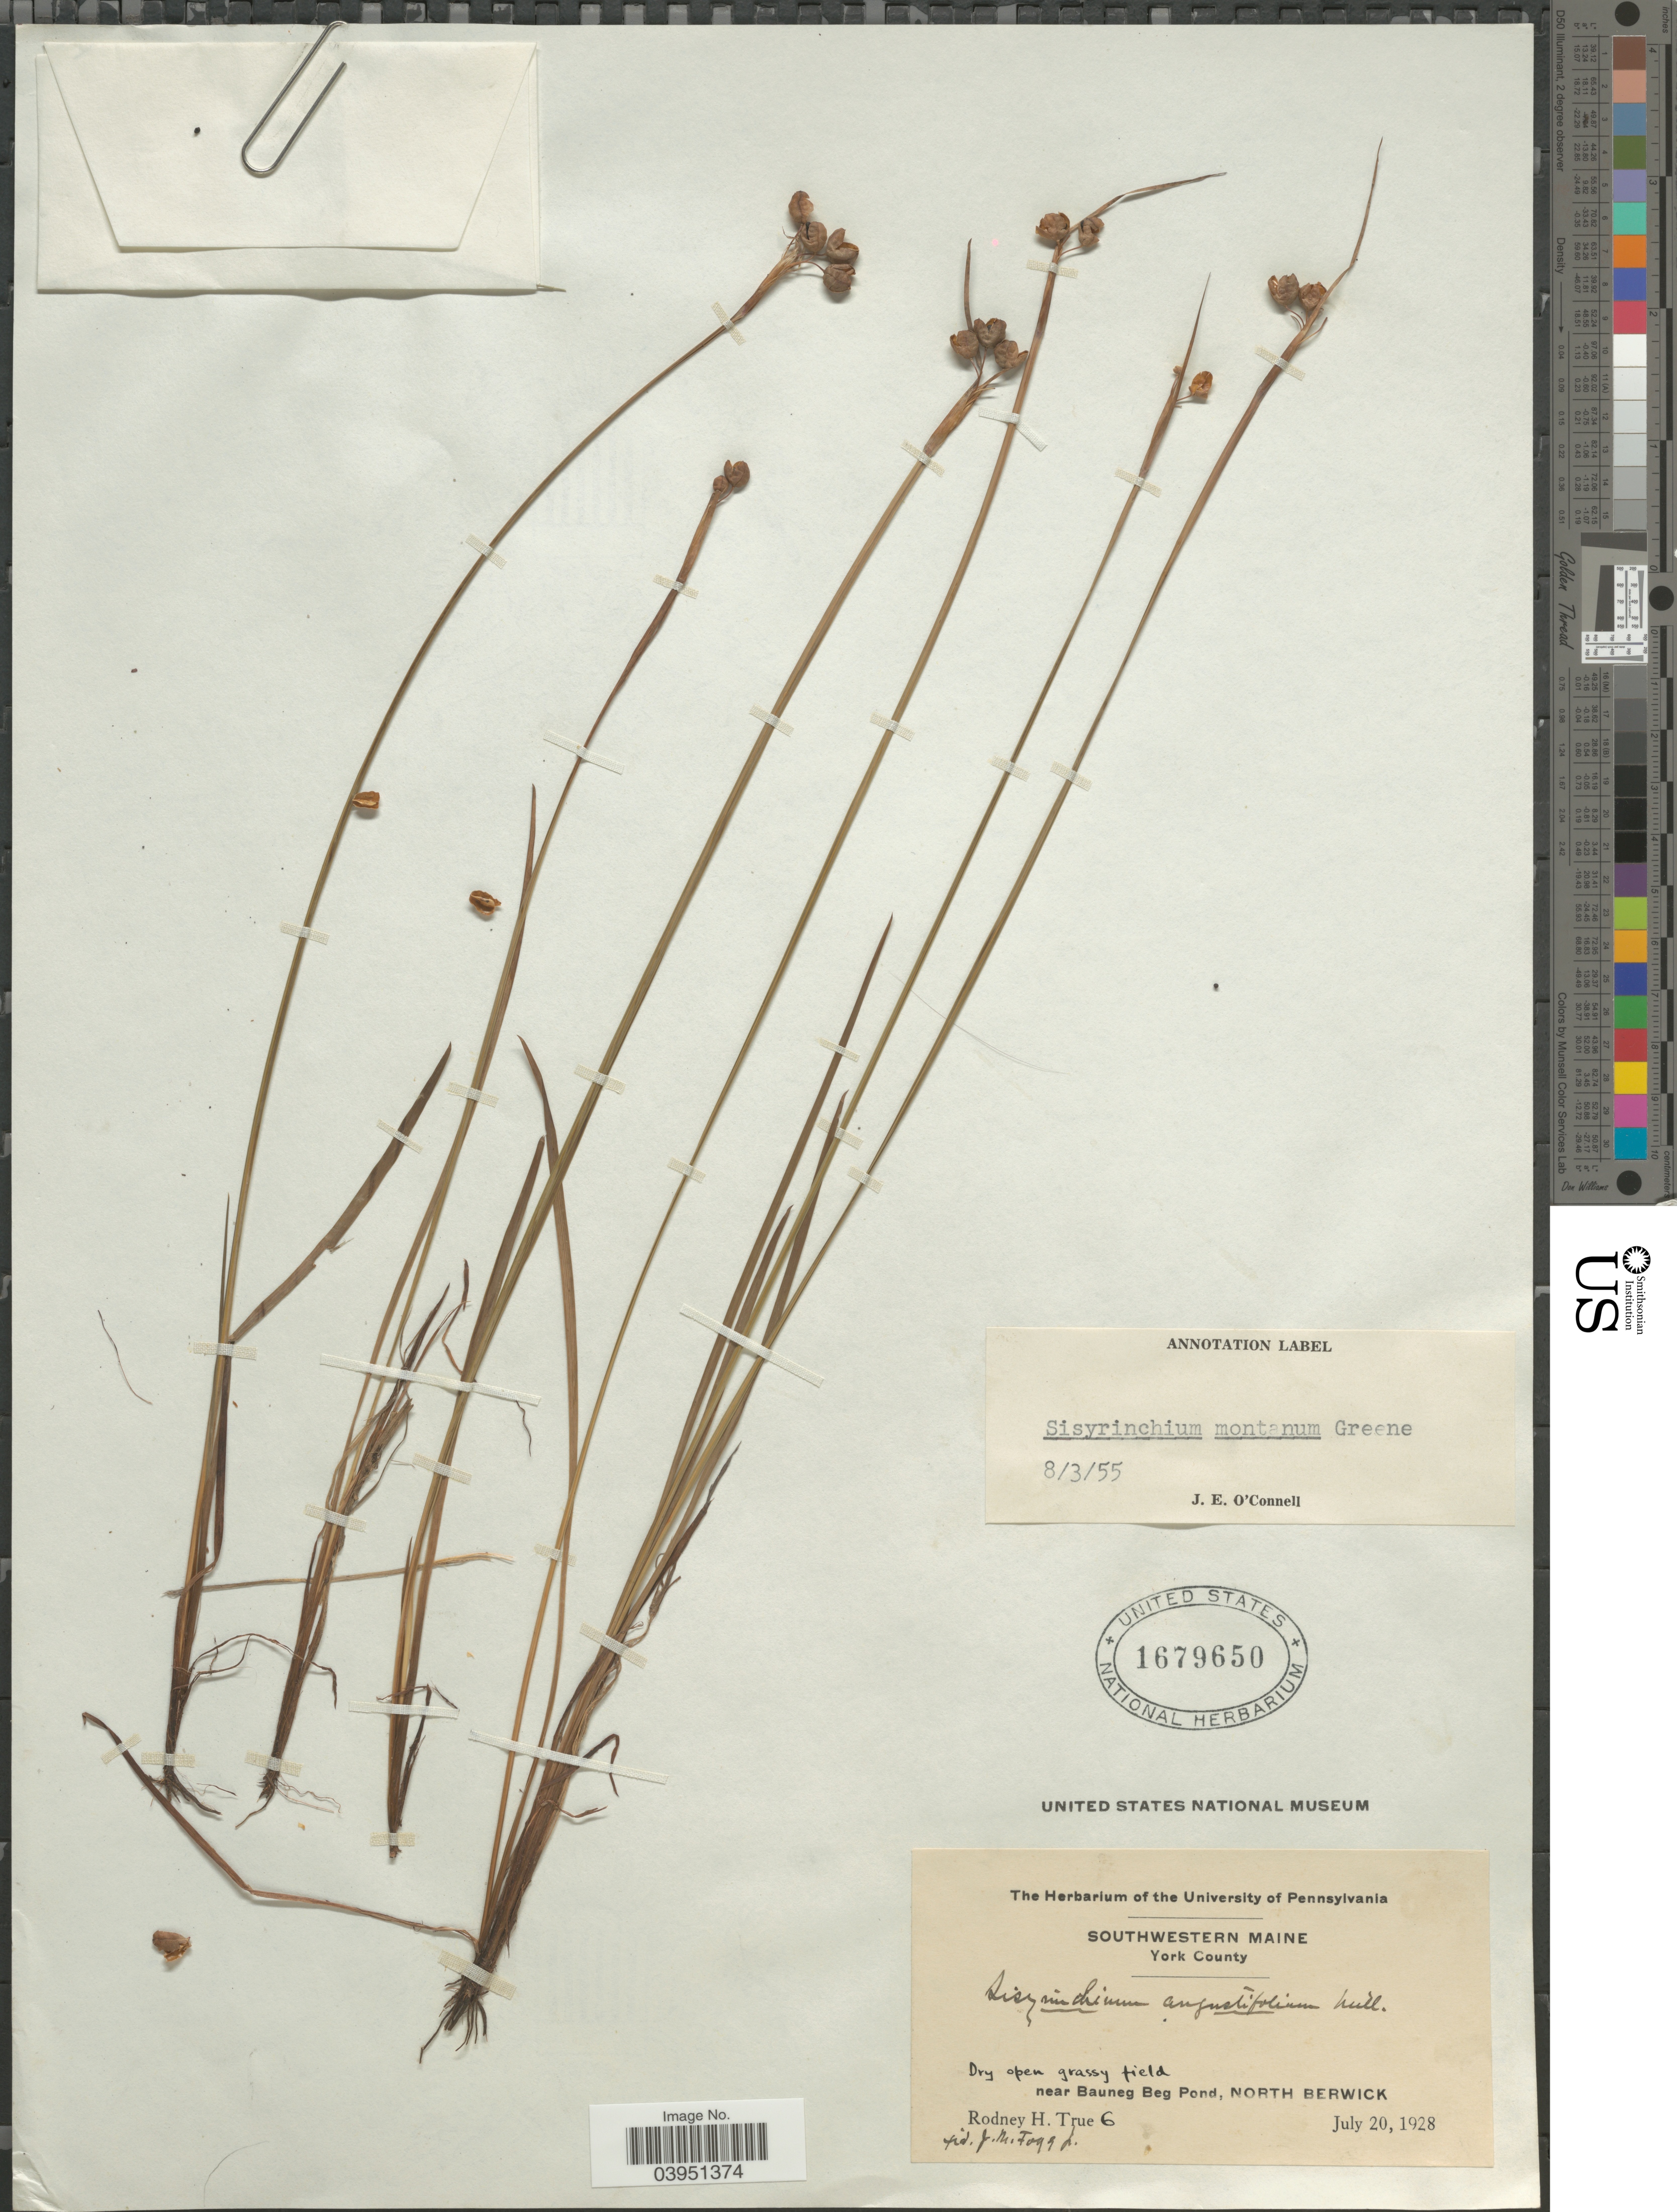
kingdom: Plantae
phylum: Tracheophyta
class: Liliopsida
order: Asparagales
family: Iridaceae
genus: Sisyrinchium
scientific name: Sisyrinchium montanum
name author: Greene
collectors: R. H. True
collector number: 6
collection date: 1928-07-20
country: United States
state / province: Maine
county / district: York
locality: Southwestern Maine. York County. Near Bauneg Beg Pond, North Berwick.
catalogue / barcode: US 1679650